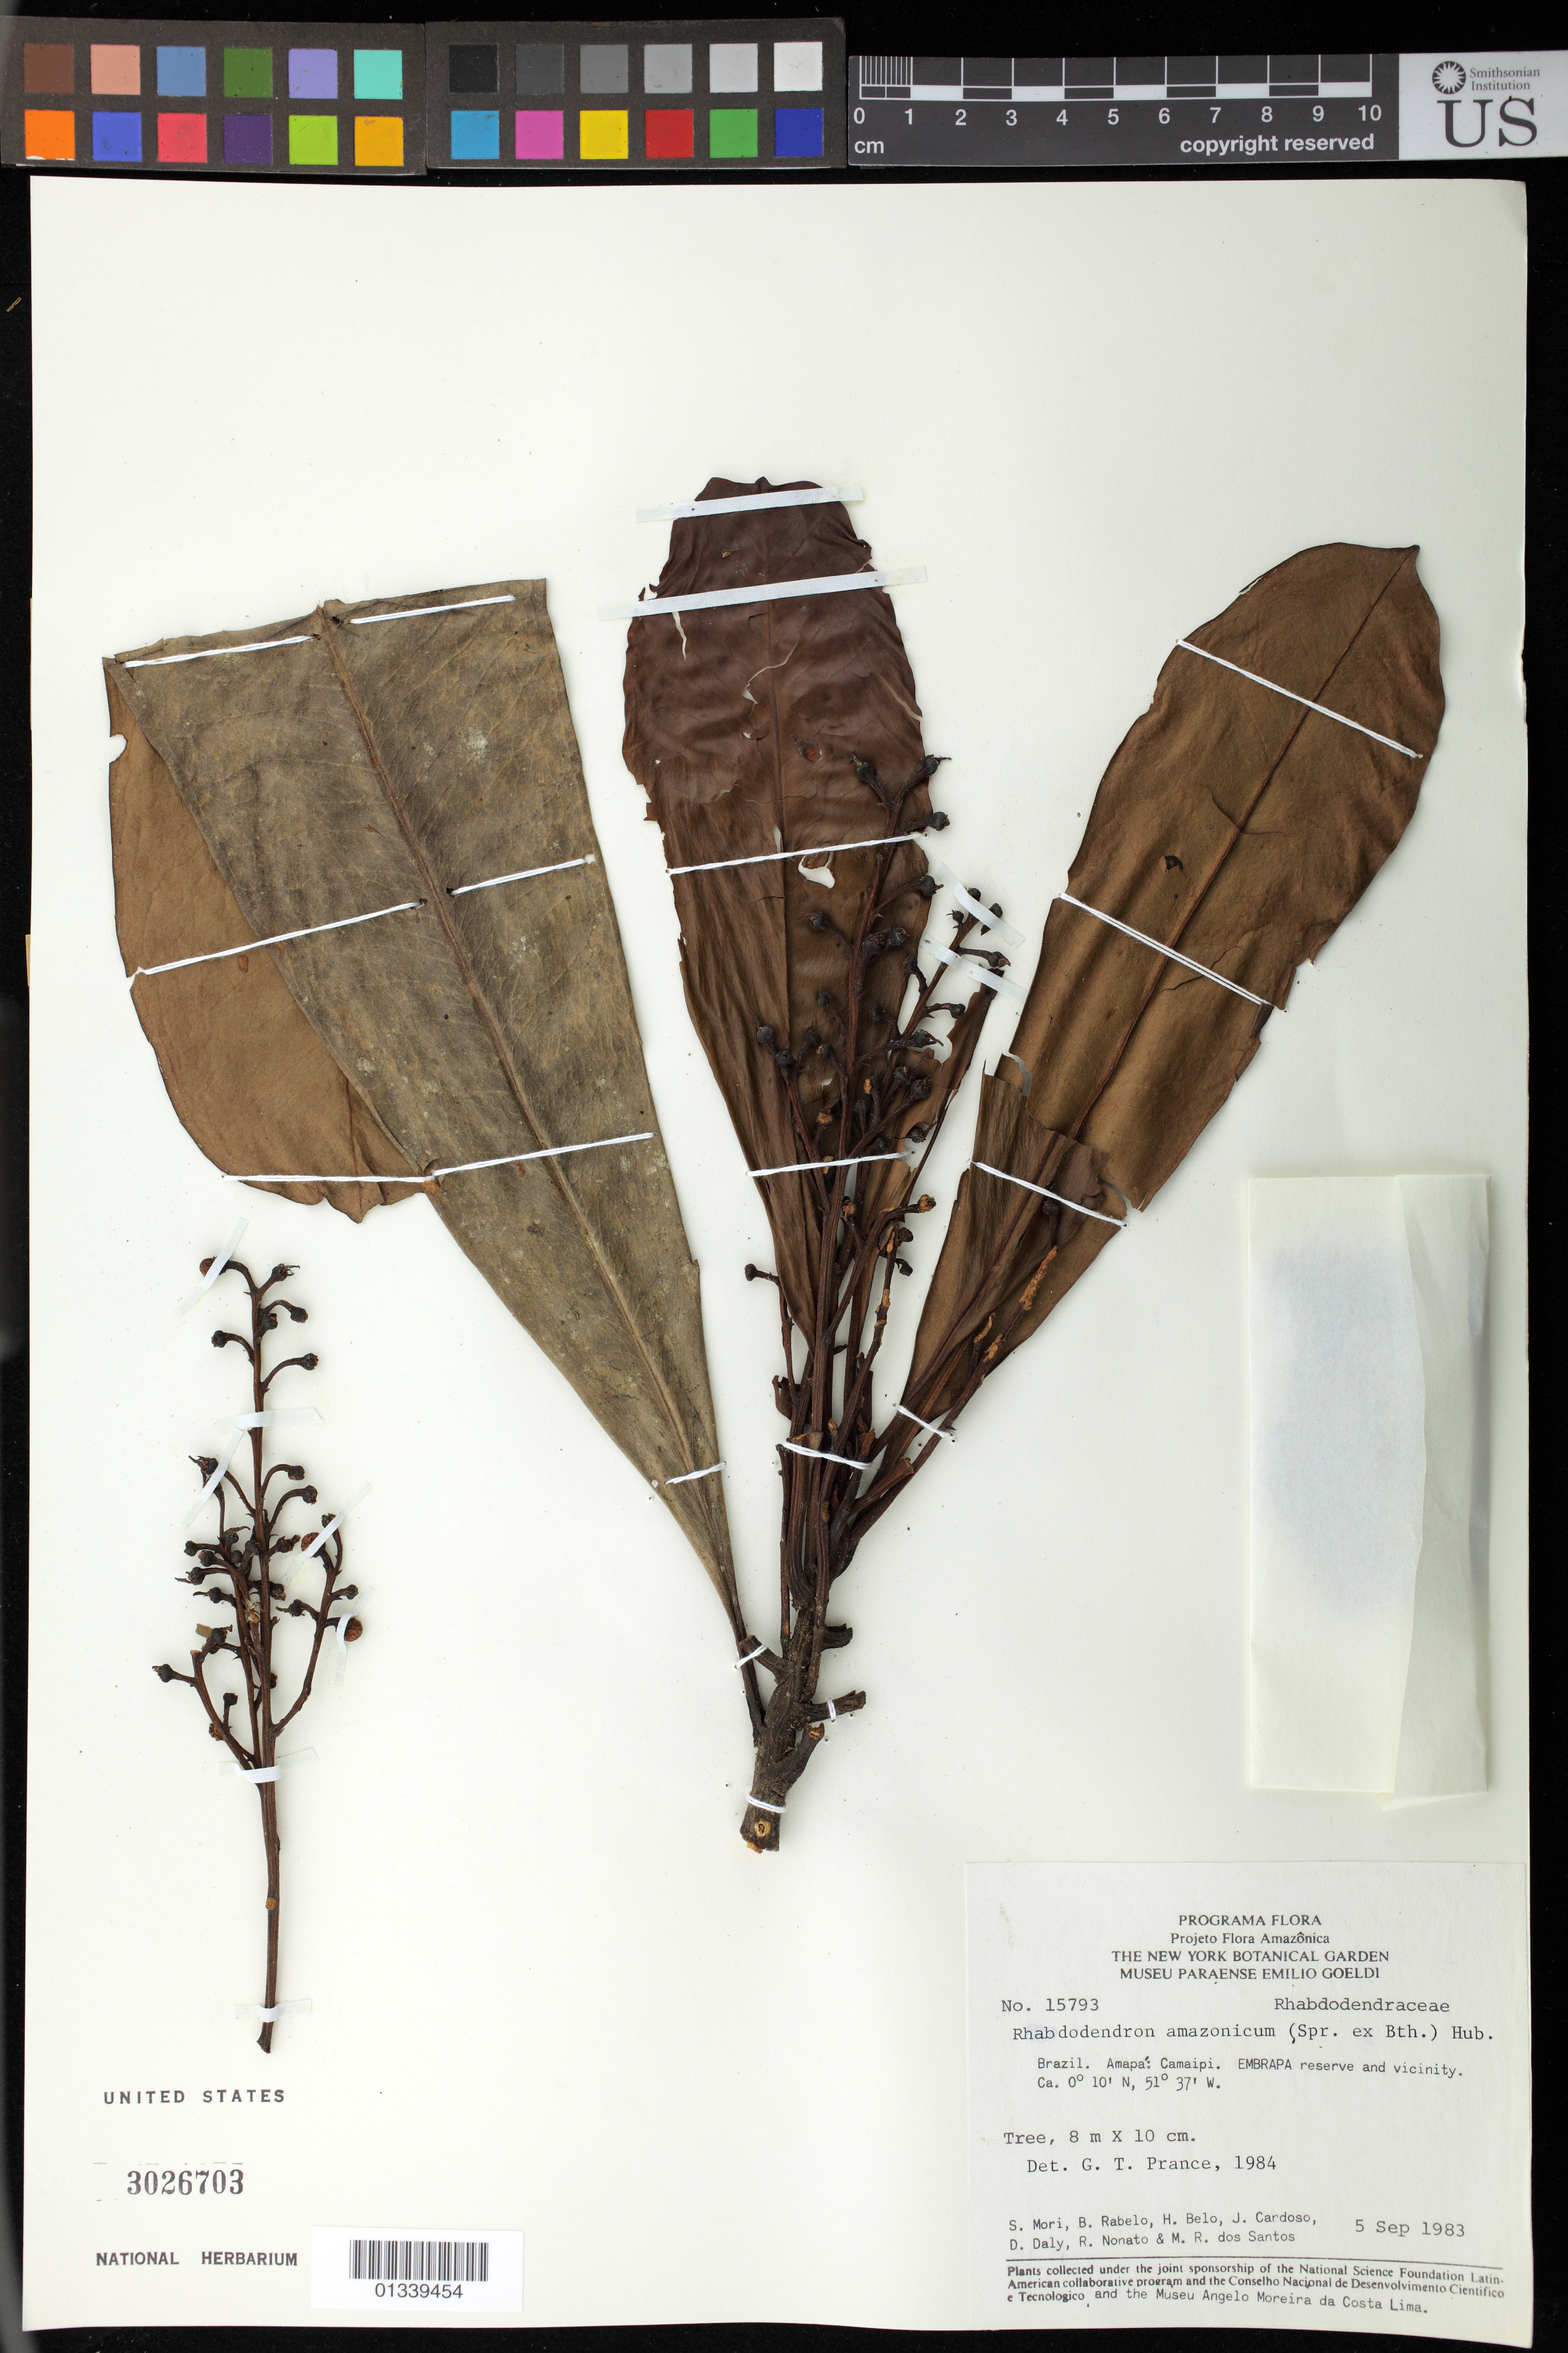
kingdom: Plantae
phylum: Tracheophyta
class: Magnoliopsida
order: Caryophyllales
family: Rhabdodendraceae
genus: Rhabdodendron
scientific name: Rhabdodendron amazonicum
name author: (Spruce ex Benth.) Huber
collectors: S. Mori et al.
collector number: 15793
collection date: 1983-09-05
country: Brazil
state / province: Amapá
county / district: Mazagão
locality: Camaipi. EMBRAPA reserve and vicinity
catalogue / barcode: US 3026703